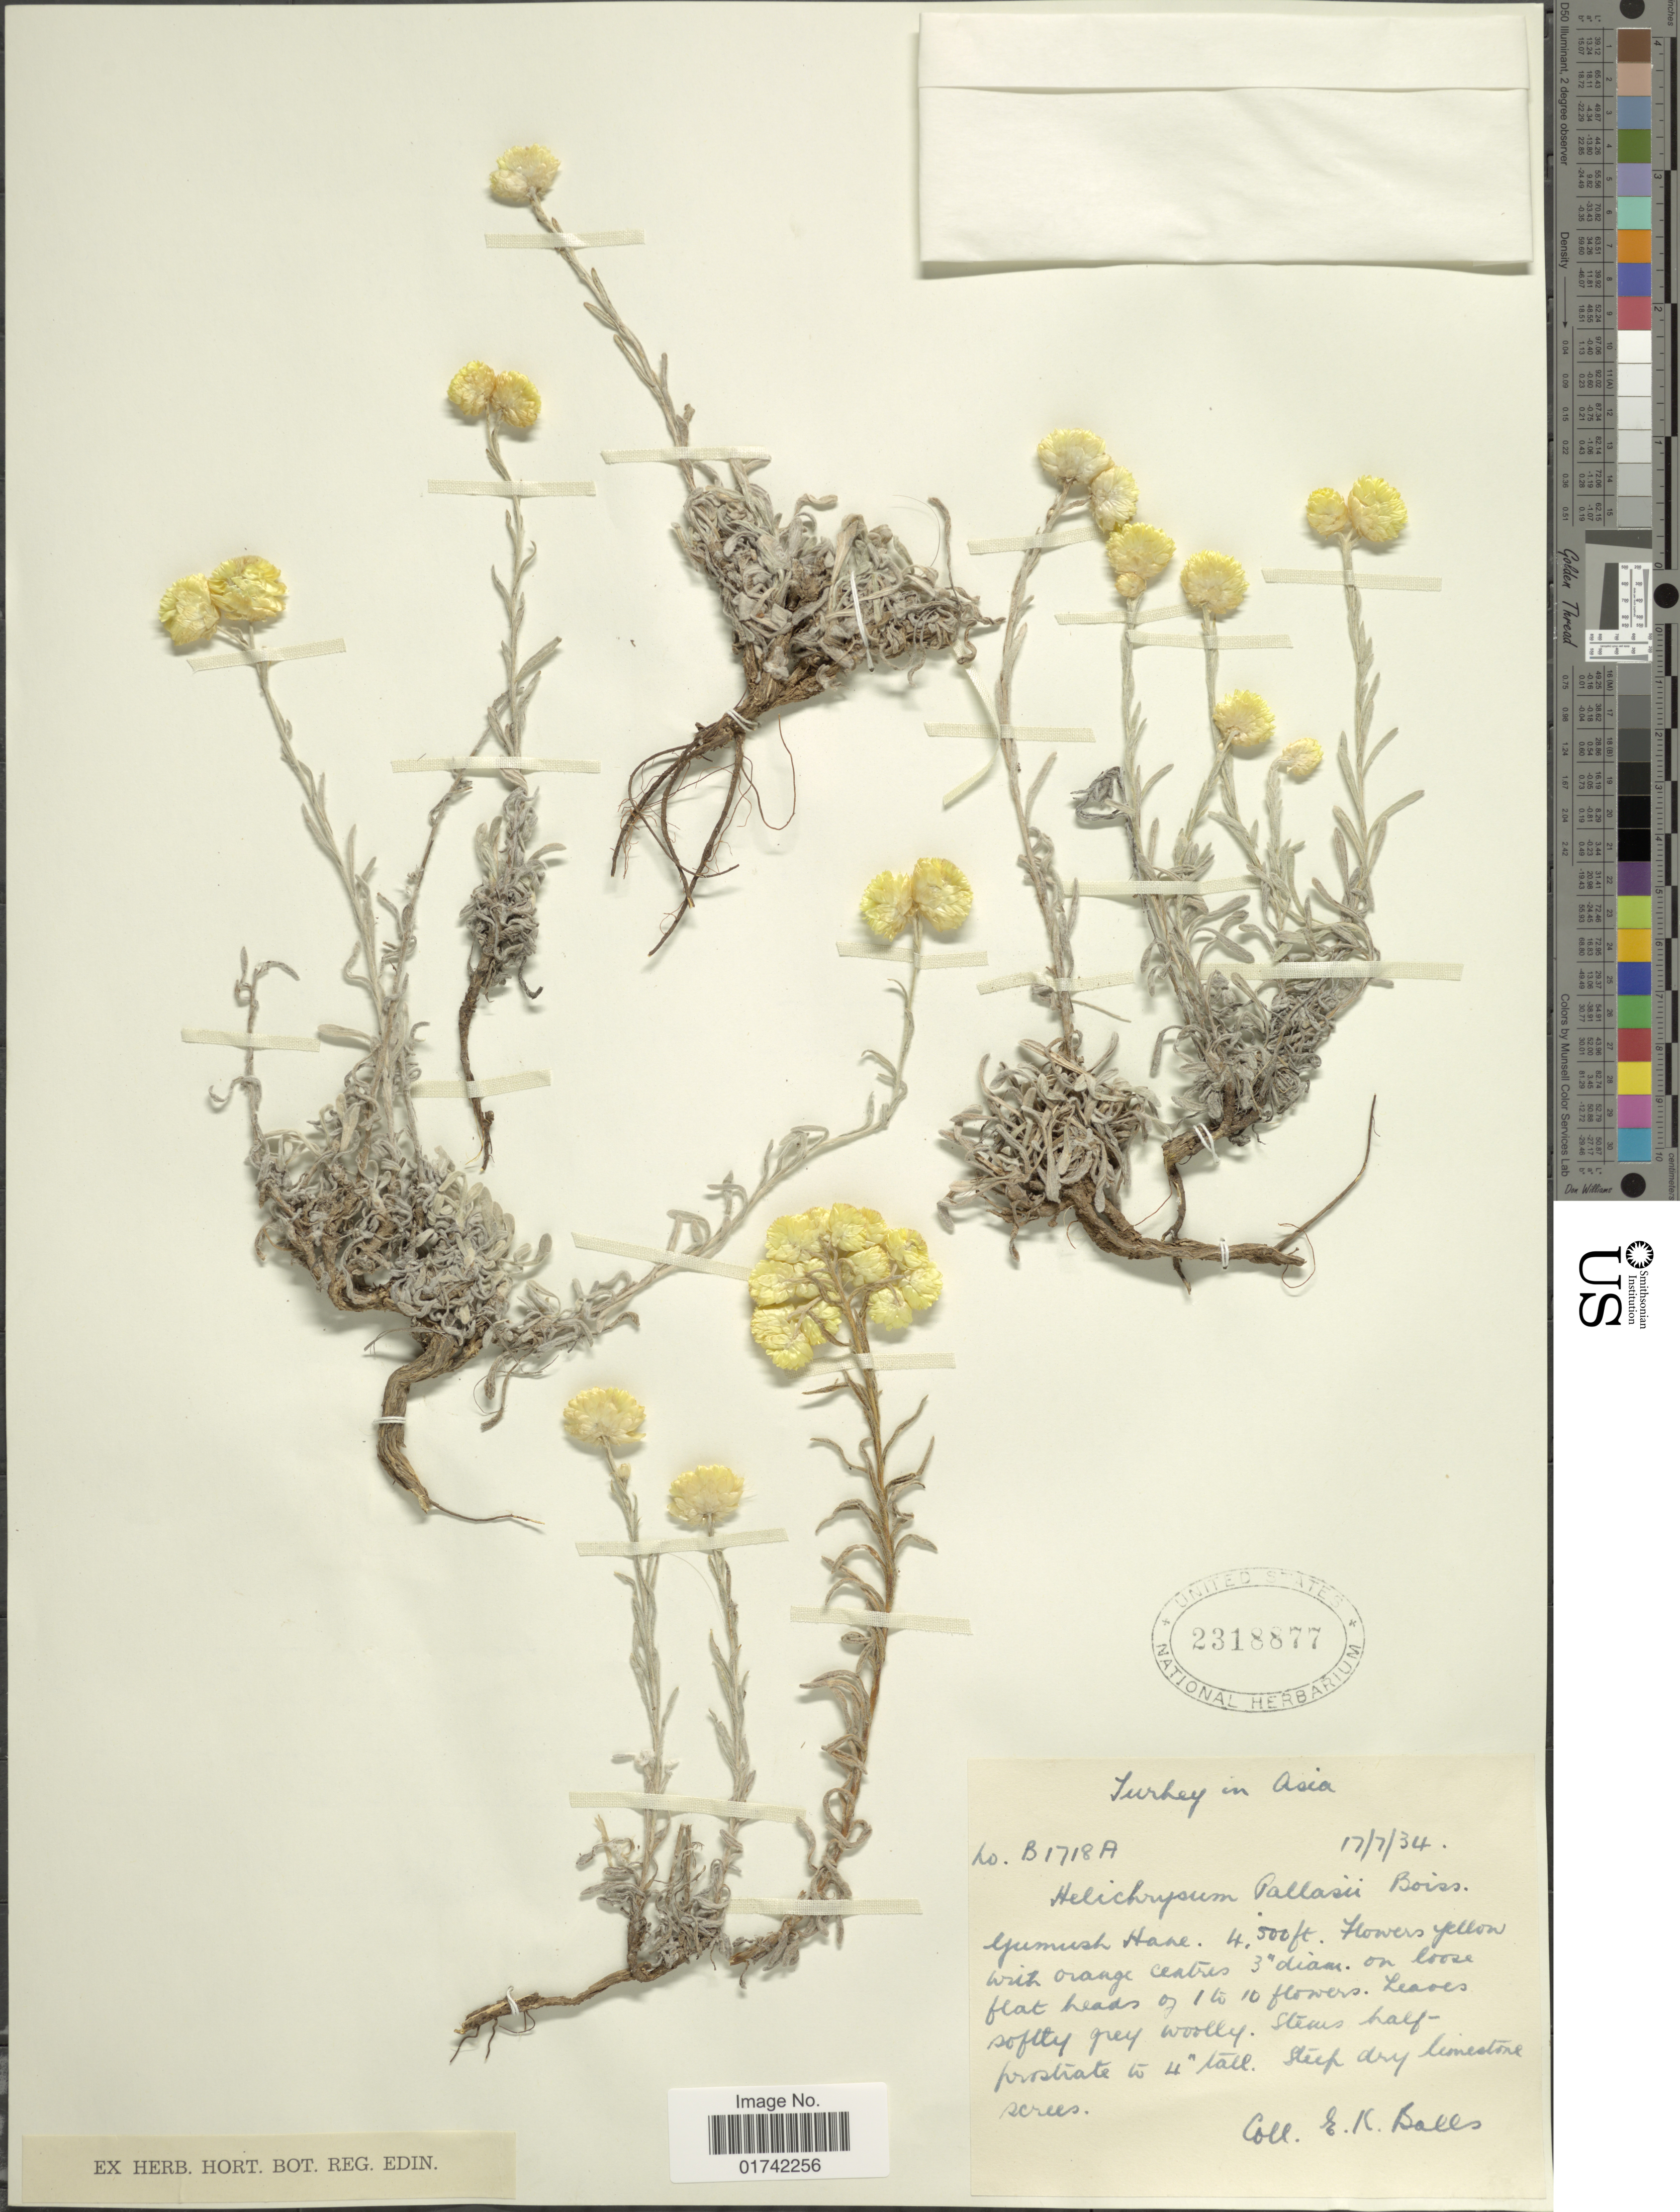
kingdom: Plantae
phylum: Tracheophyta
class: Magnoliopsida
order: Asterales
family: Asteraceae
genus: Helichrysum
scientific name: Helichrysum pallasii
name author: (Spreng.) Ledeb.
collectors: S. Balls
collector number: B1718a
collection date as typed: Transcribed d/m/y: 17/7/34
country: Turkey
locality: Turkey In Asia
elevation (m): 1372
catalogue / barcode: US 2318877